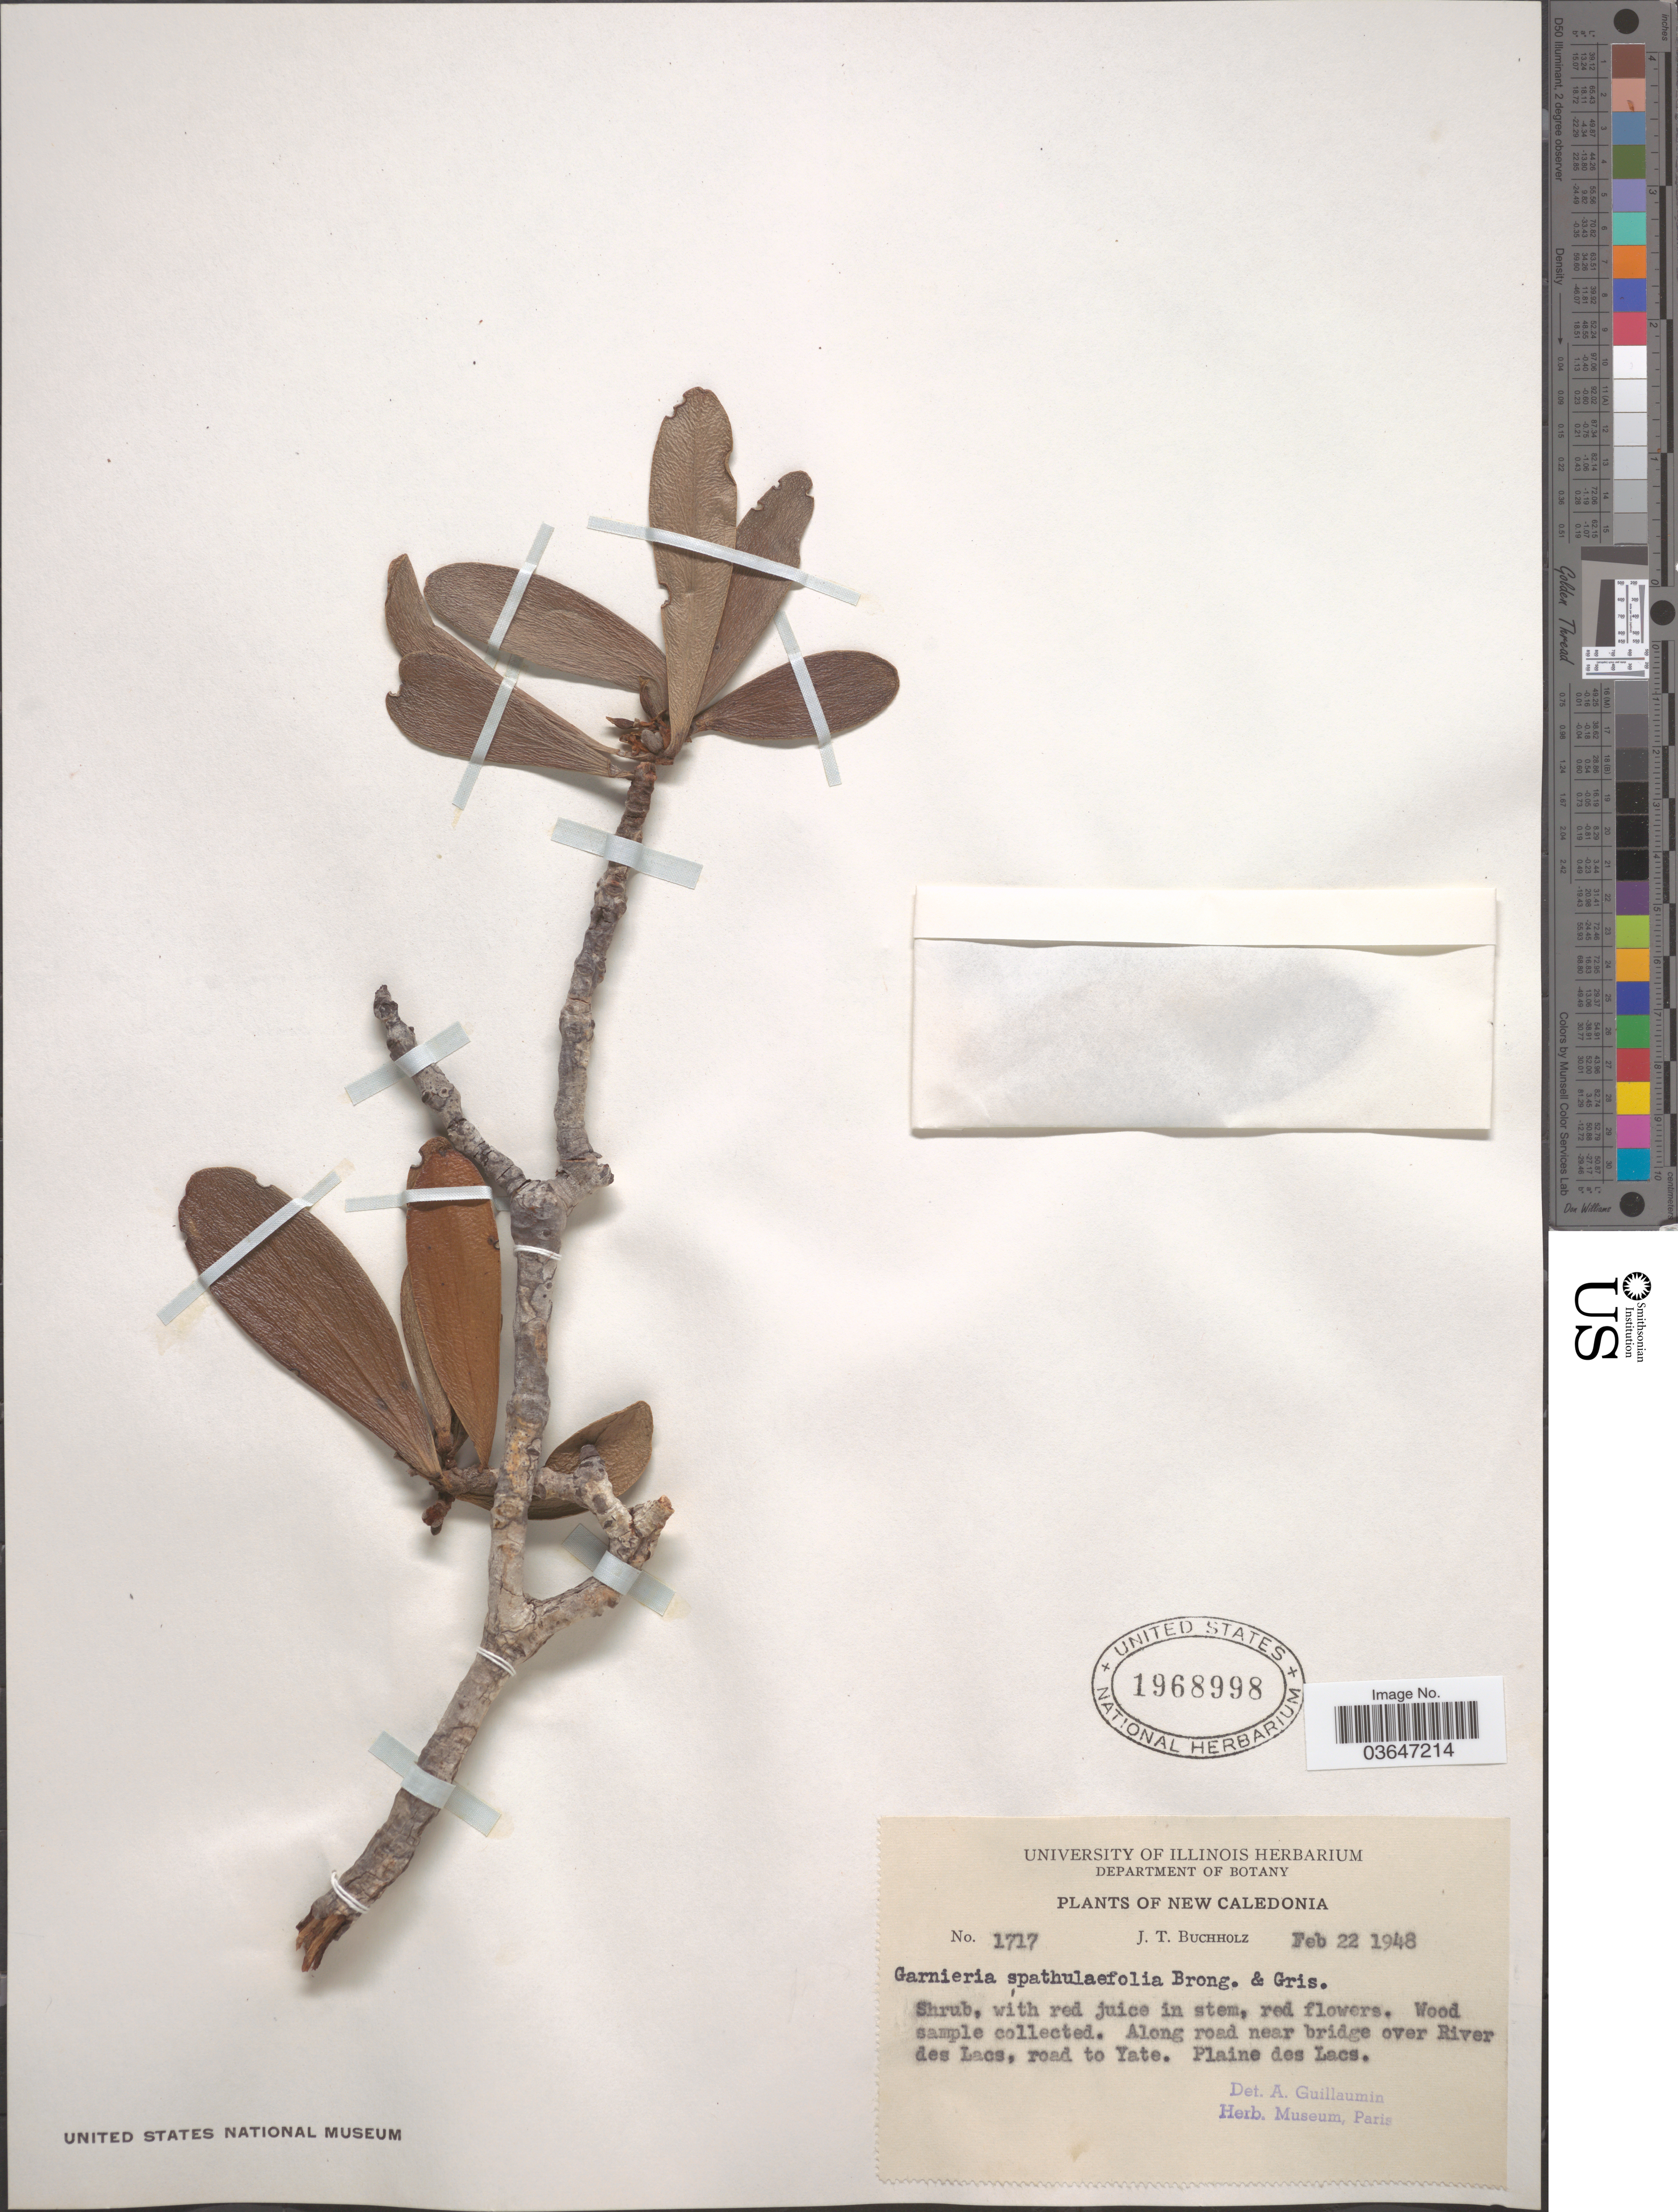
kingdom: Plantae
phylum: Tracheophyta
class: Magnoliopsida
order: Proteales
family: Proteaceae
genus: Garnieria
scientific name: Garnieria spathulifolia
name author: Brongn. & Gris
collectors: J. T. Buchholz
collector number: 1717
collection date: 1948-02-22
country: New Caledonia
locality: Along road near bridge over River des Lacs, road to Yate. Plaine des Lacs.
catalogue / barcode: US 1968998